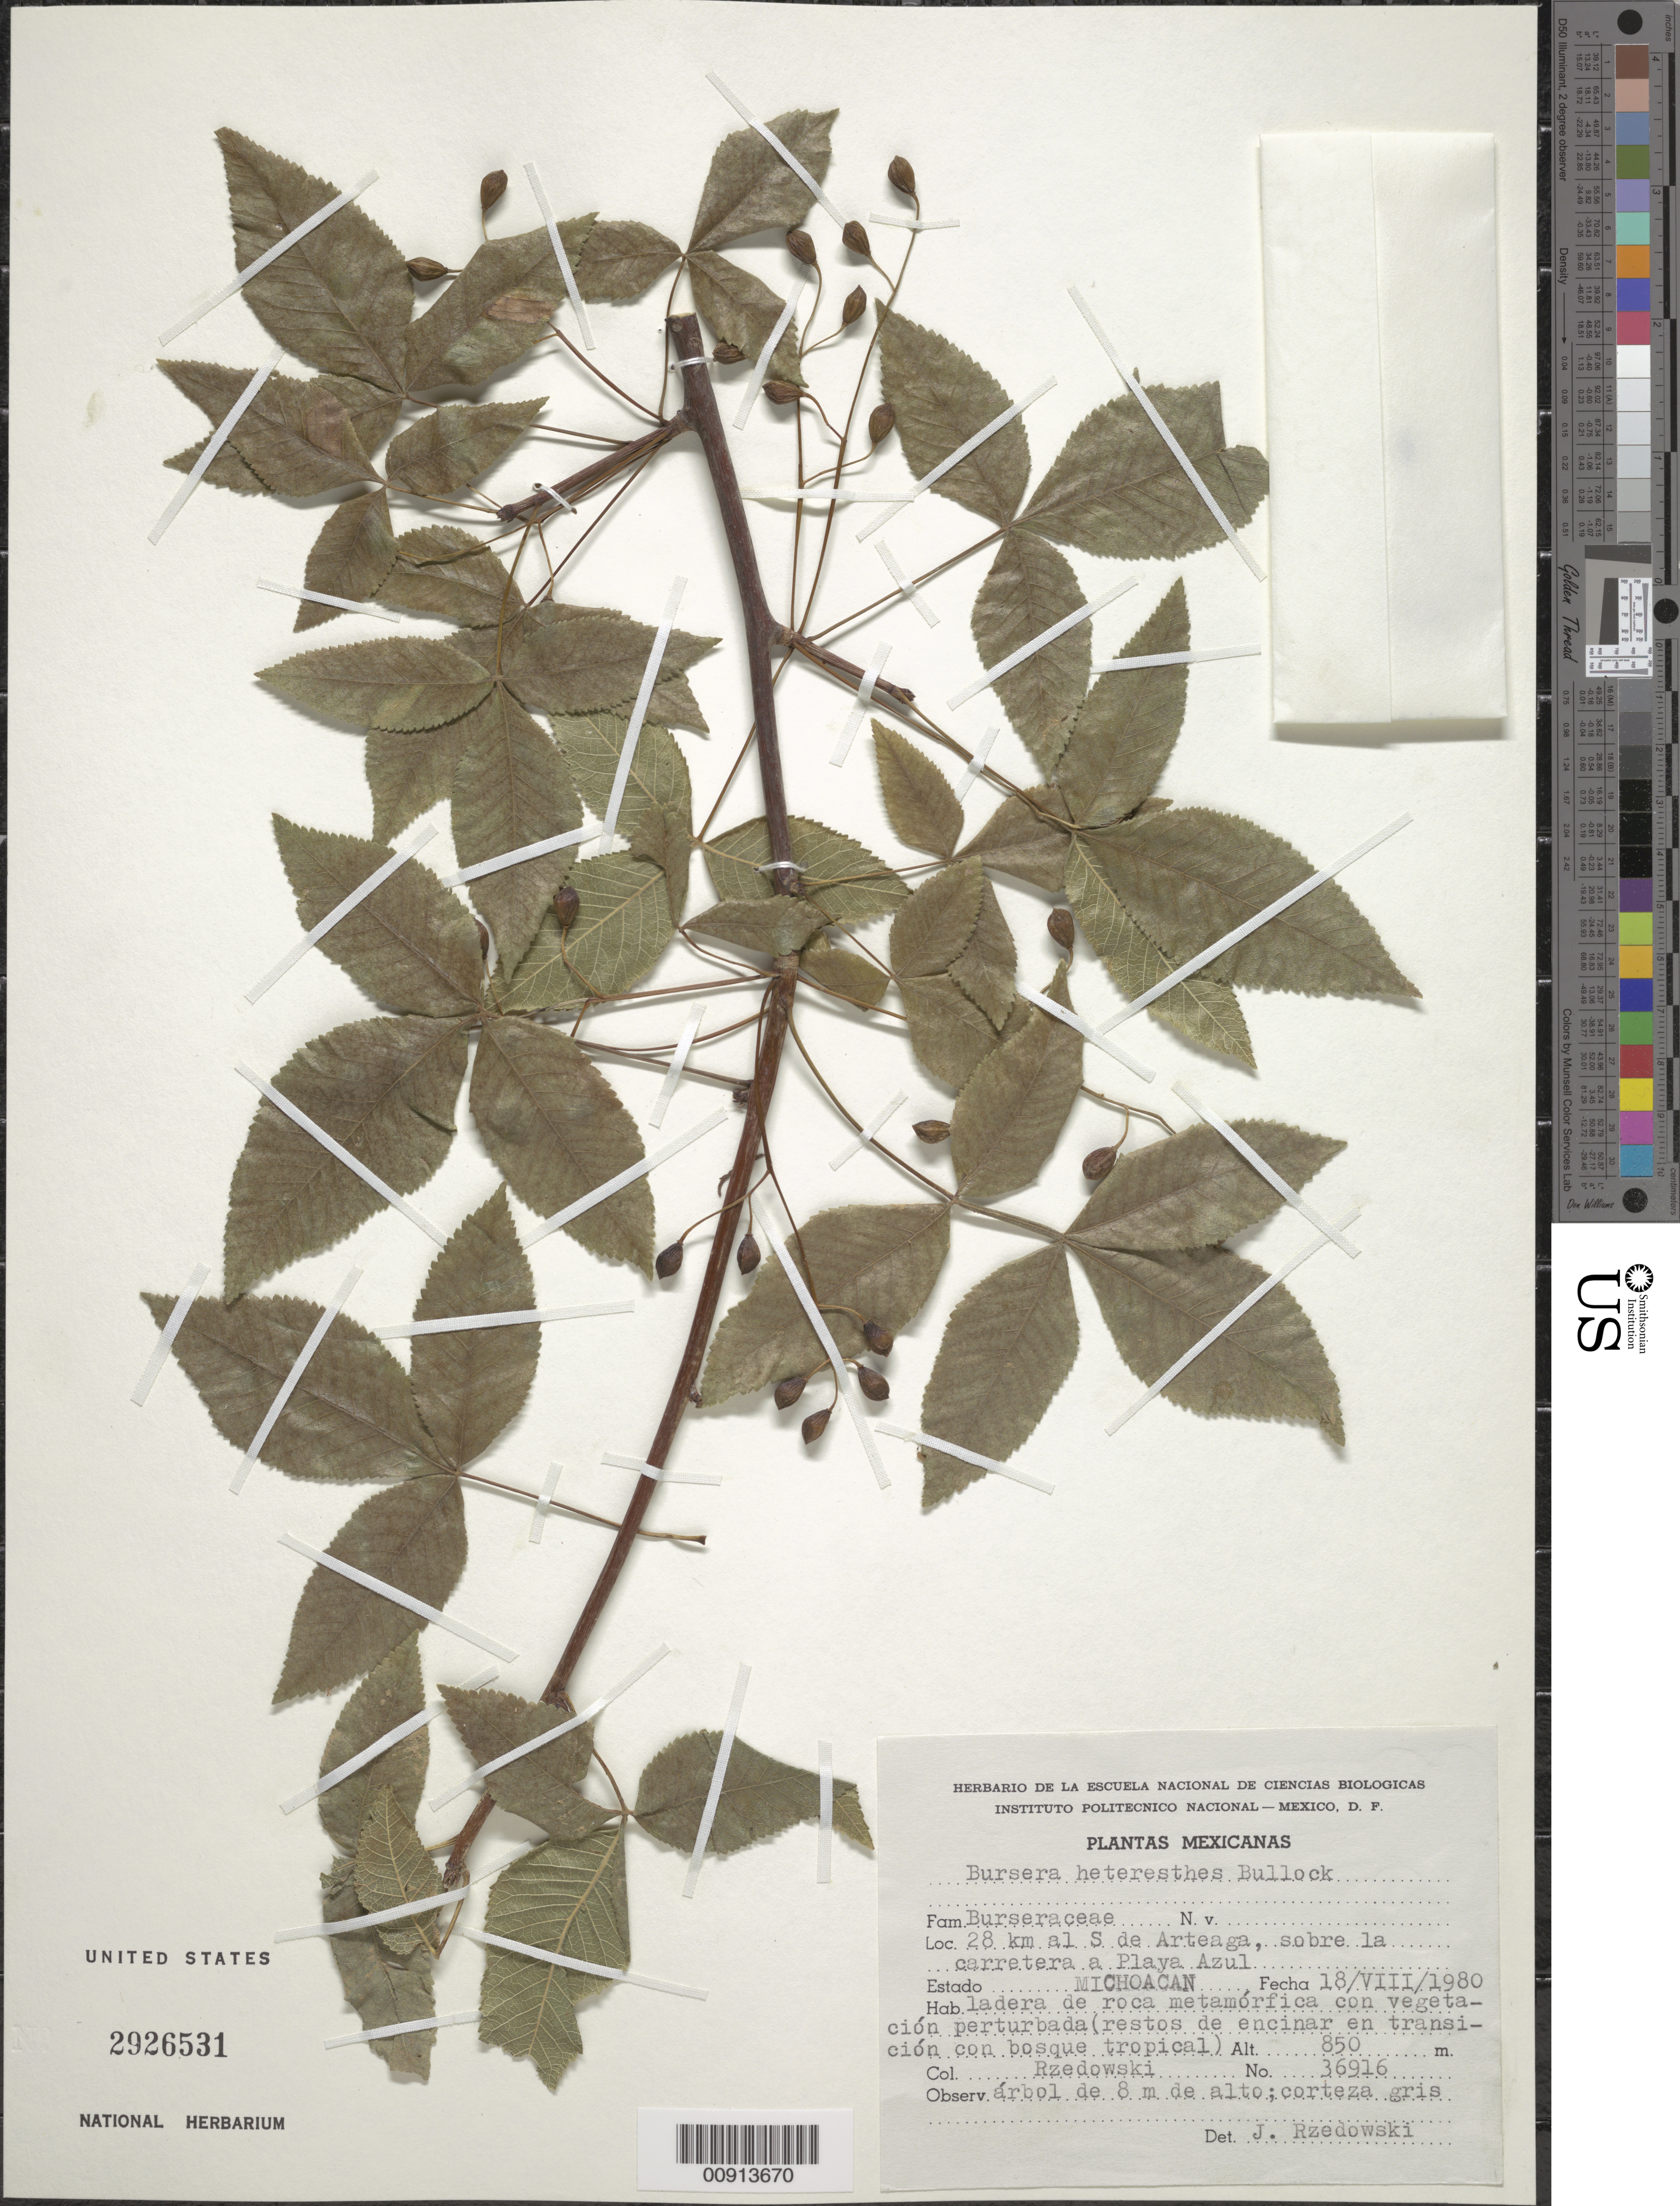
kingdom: Plantae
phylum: Tracheophyta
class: Magnoliopsida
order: Sapindales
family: Burseraceae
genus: Bursera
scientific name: Bursera heteresthes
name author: Bullock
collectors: J. Rzedowski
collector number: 36916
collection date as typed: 18 Aug 1980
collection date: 1980-08-18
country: Mexico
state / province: Michoacán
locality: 28 km. al S de Arteaga, sobre la carretera a Playa Azul, Estado Michoacán.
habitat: Ladera de roca metamórfica con vegetación perturbada (restos de encinar en transición con bosque tropical).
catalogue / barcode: US 2926531